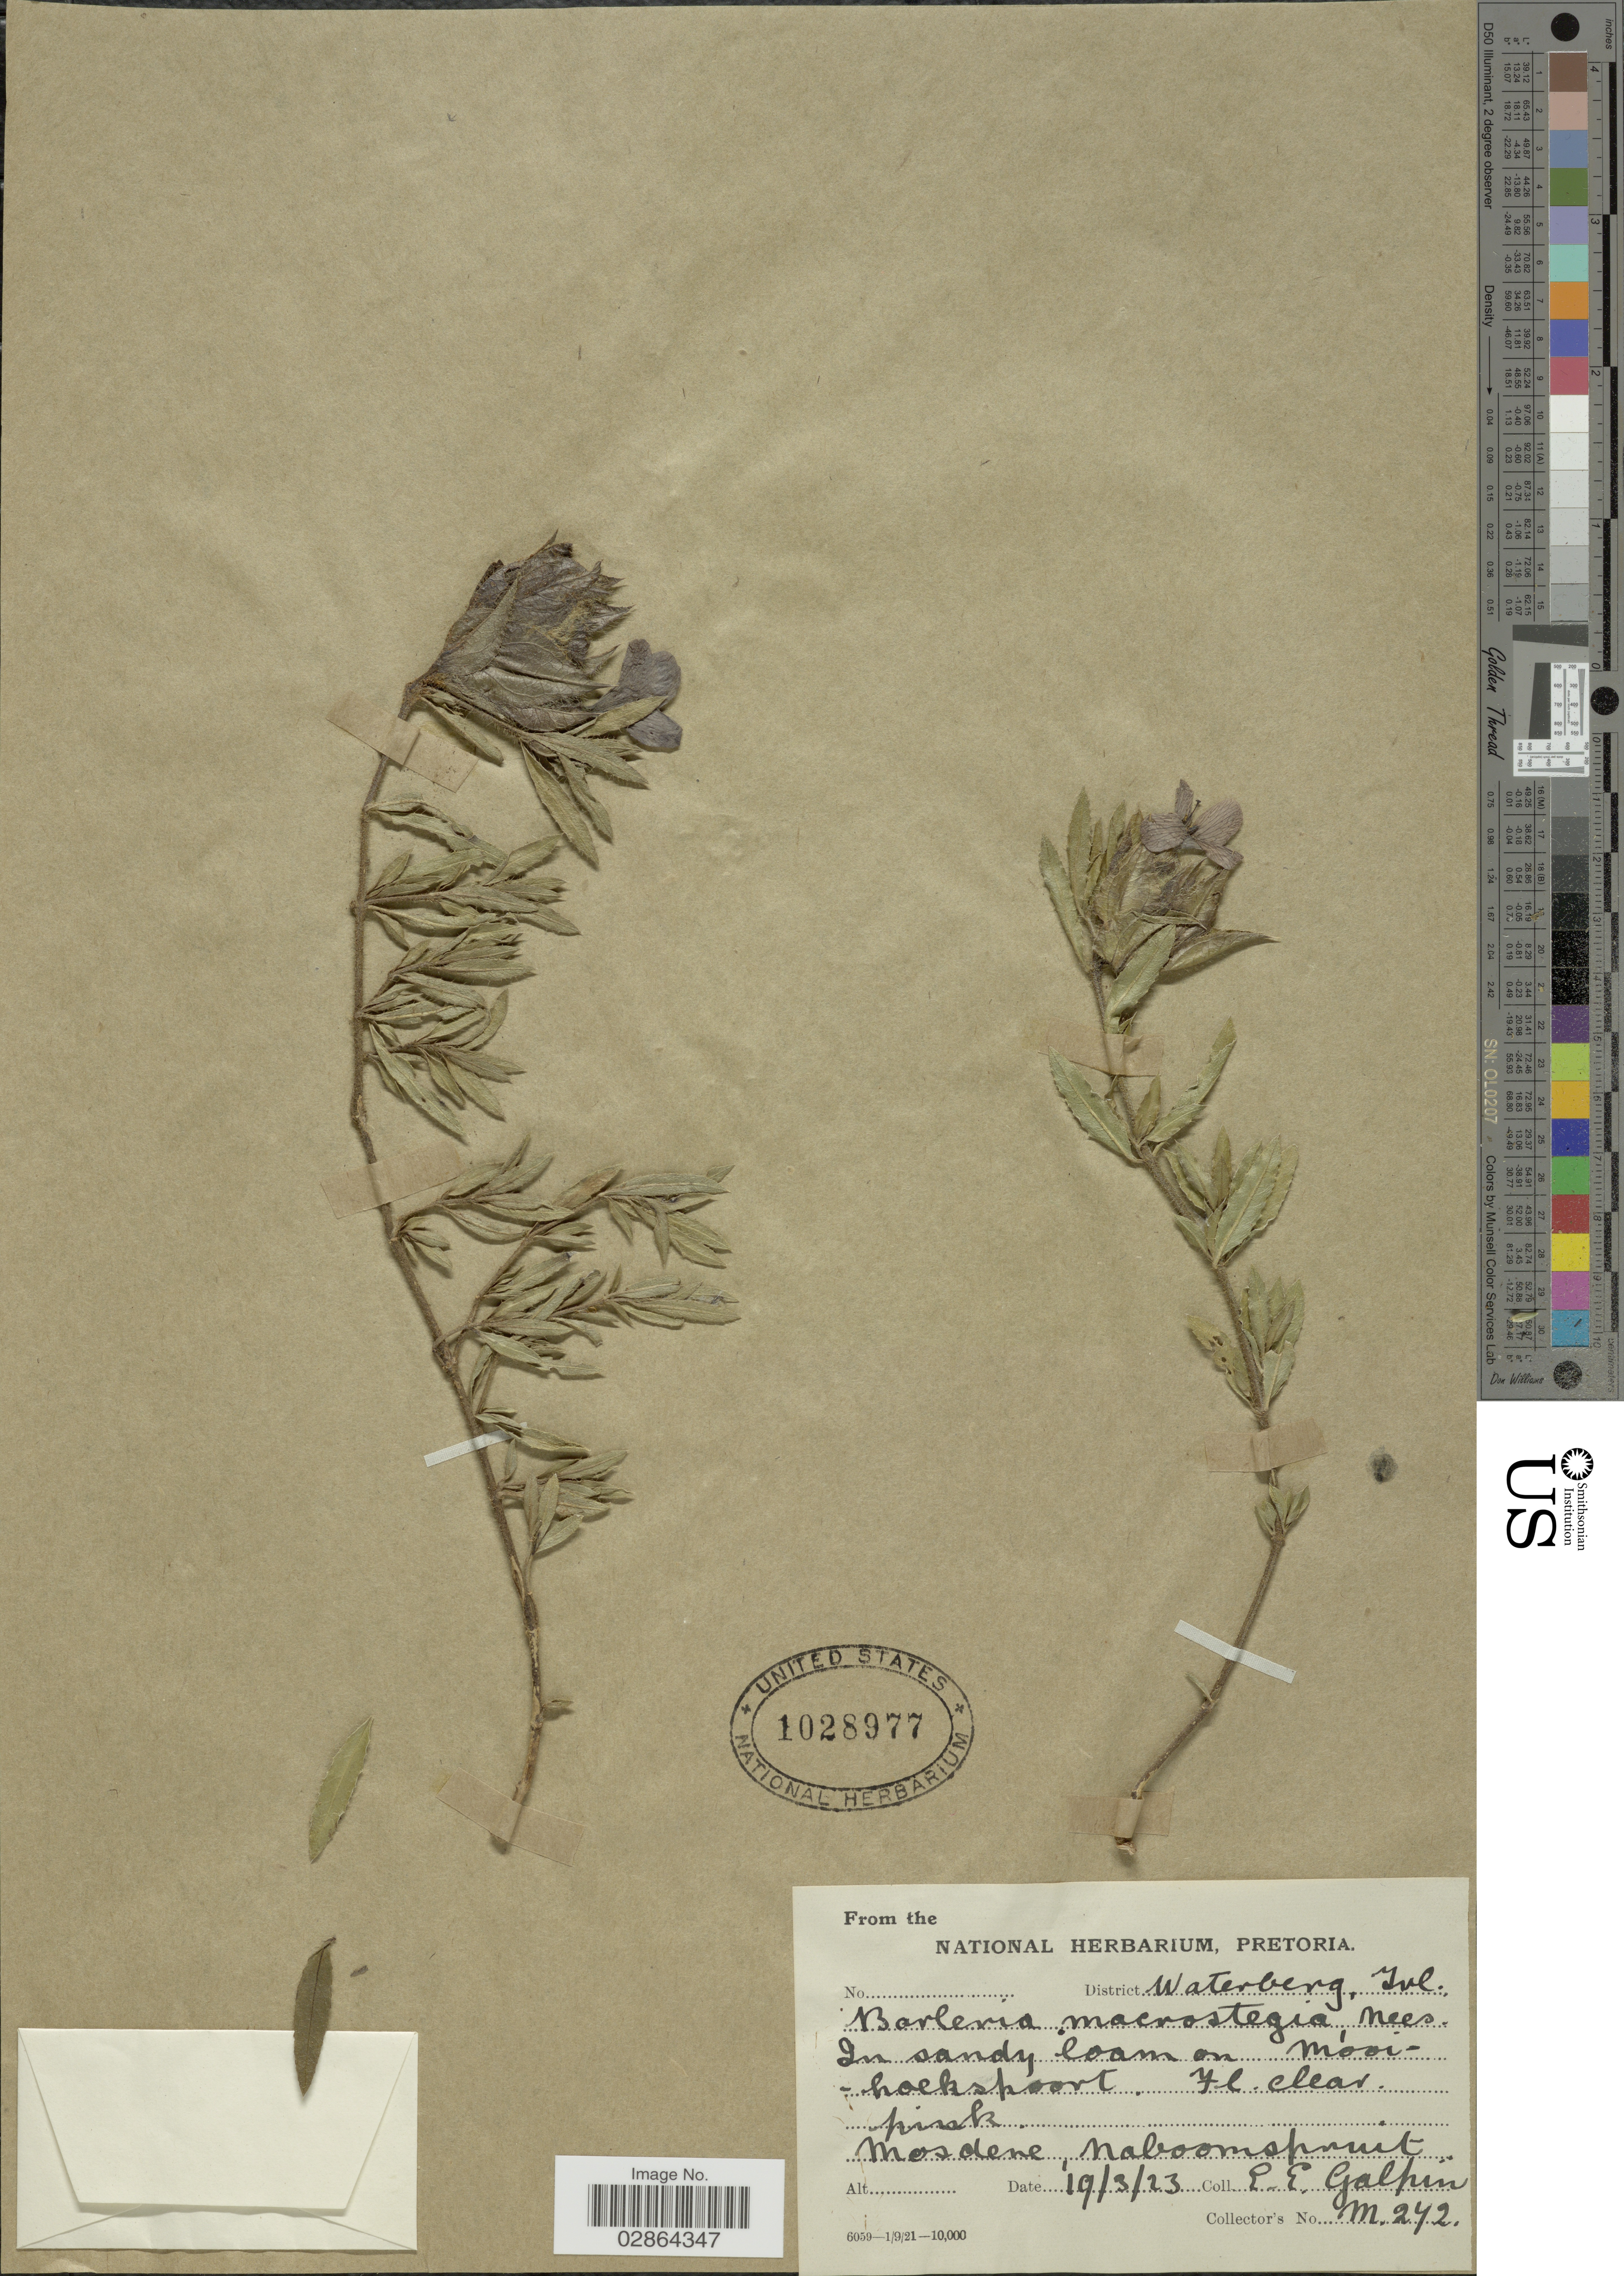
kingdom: Plantae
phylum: Tracheophyta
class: Magnoliopsida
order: Lamiales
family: Acanthaceae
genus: Barleria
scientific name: Barleria macrostegia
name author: Nees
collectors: E. Galpin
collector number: M242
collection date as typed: Transcribed d/m/y: 19/3/23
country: South Africa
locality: District Waterberg, Tvl. In sandy loam on Mooihoekspoort.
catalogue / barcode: US 1028977